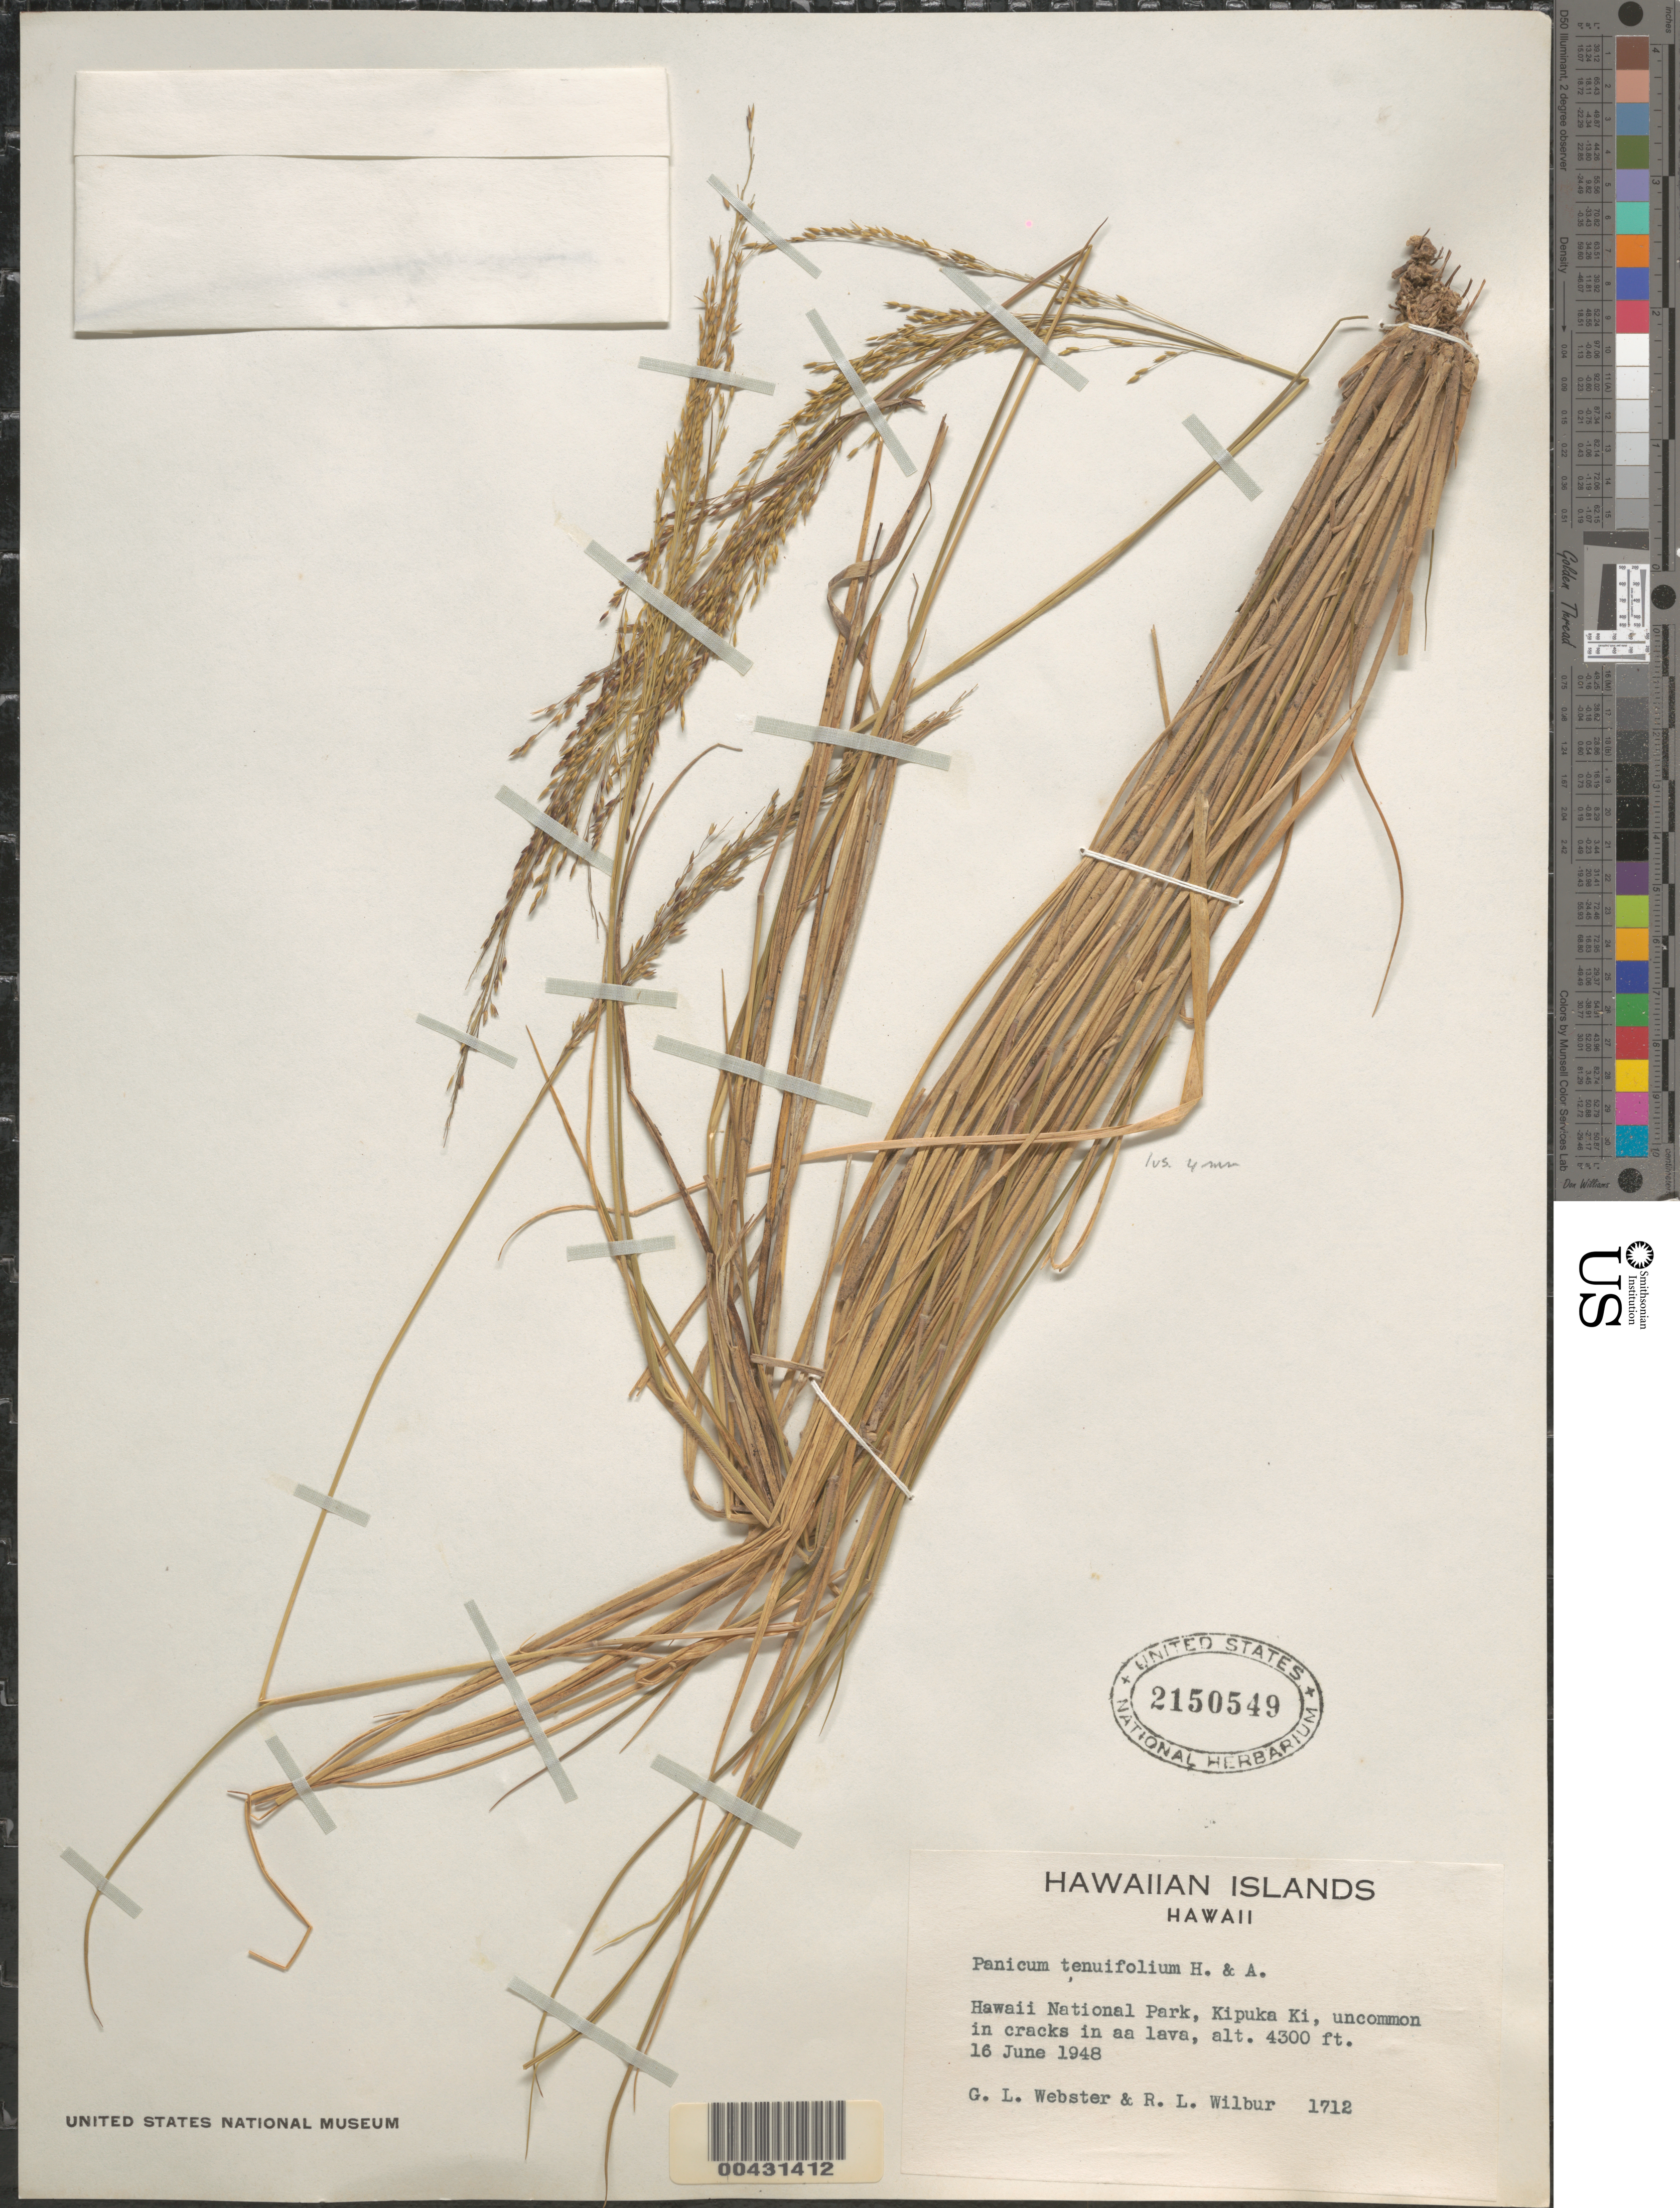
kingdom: Plantae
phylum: Tracheophyta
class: Liliopsida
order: Poales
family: Poaceae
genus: Panicum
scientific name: Panicum tenuifolium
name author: Hook. & Arn.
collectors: G. L. Webster & R. L. Wilbur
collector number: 1712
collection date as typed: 16 Jun 1948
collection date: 1948-06-16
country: United States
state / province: Hawaii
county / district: Hawaii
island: Hawaii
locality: Hawaii National Park, Kipuka Ki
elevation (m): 1311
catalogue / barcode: US 2150549